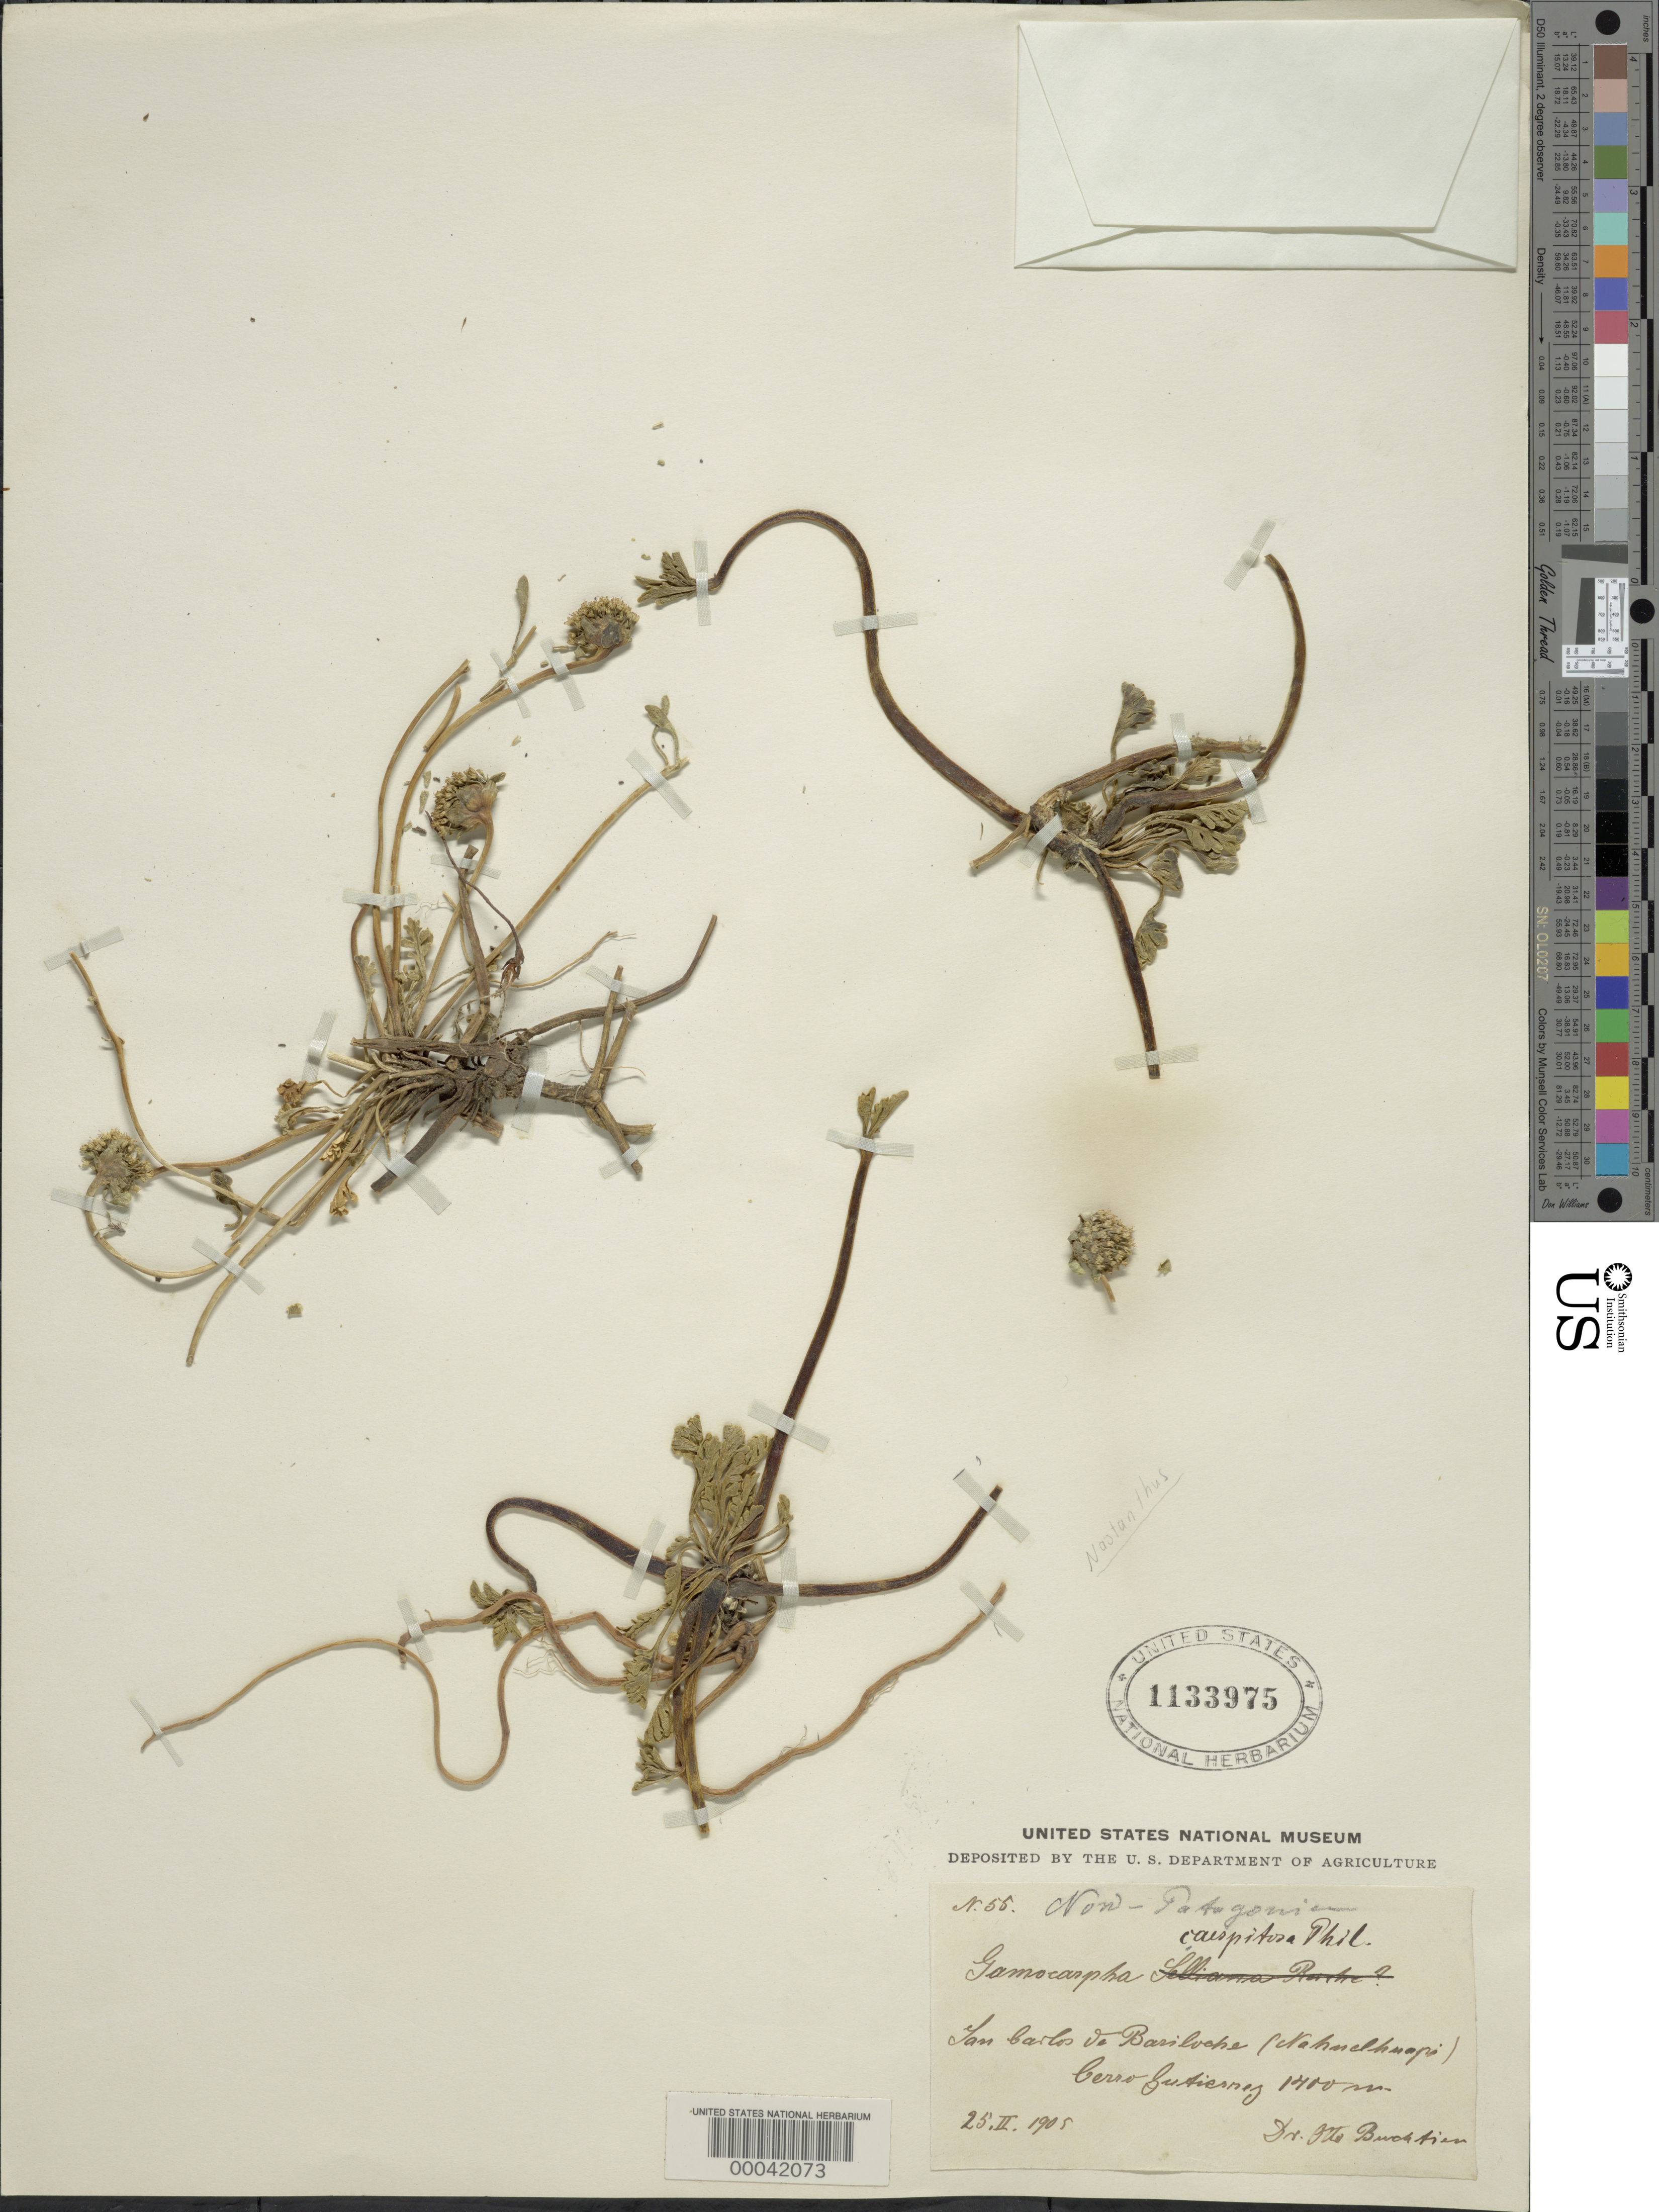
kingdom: Plantae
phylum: Tracheophyta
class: Magnoliopsida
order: Asterales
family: Calyceraceae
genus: Boopis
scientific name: Boopis caespitosa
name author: Phil.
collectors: O. Buchtien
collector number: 55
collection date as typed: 25 Feb 1905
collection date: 1905-02-25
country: Argentina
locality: San Carlos de Bariluche (Patagonia)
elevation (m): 1400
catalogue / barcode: US 1133975